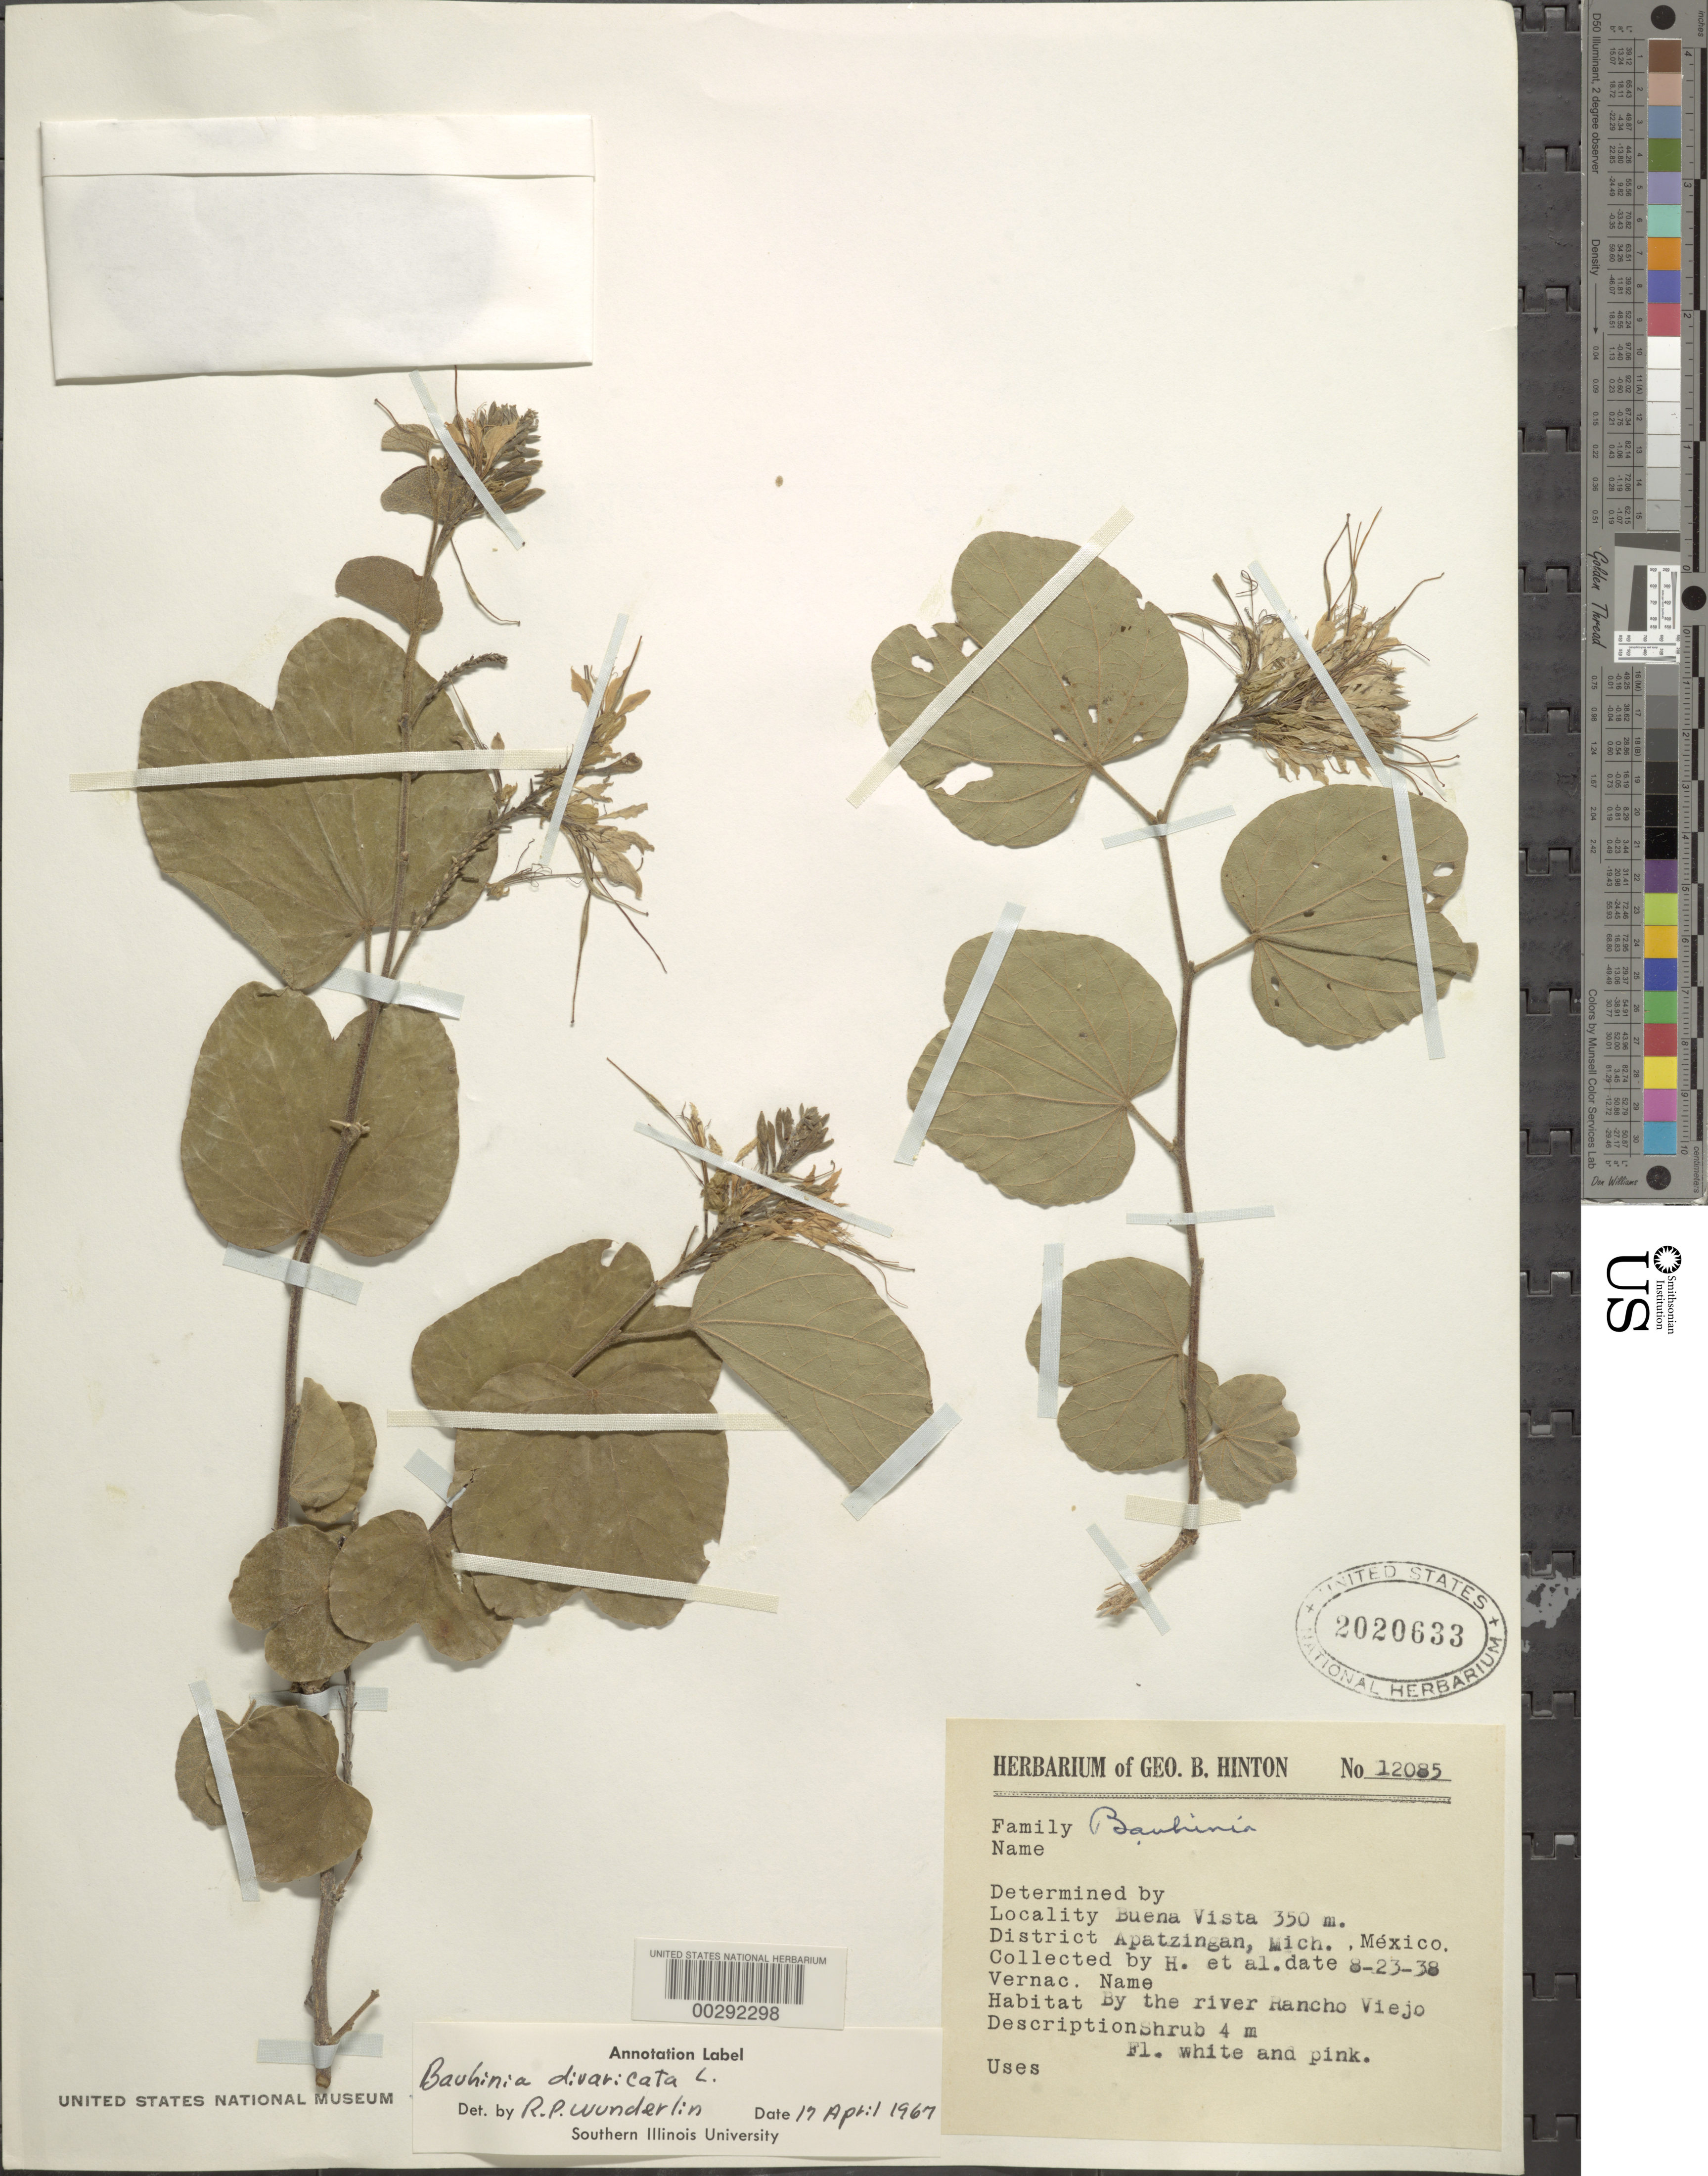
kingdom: Plantae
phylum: Tracheophyta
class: Magnoliopsida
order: Fabales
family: Fabaceae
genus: Bauhinia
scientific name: Bauhinia divaricata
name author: L.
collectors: G. B. Hinton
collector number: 12085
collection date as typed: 23 Aug 1938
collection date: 1938-08-23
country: Mexico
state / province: Michoacán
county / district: Apatzingán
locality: By the river, Rancho Viejo; Buena Vista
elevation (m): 350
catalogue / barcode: US 2020633